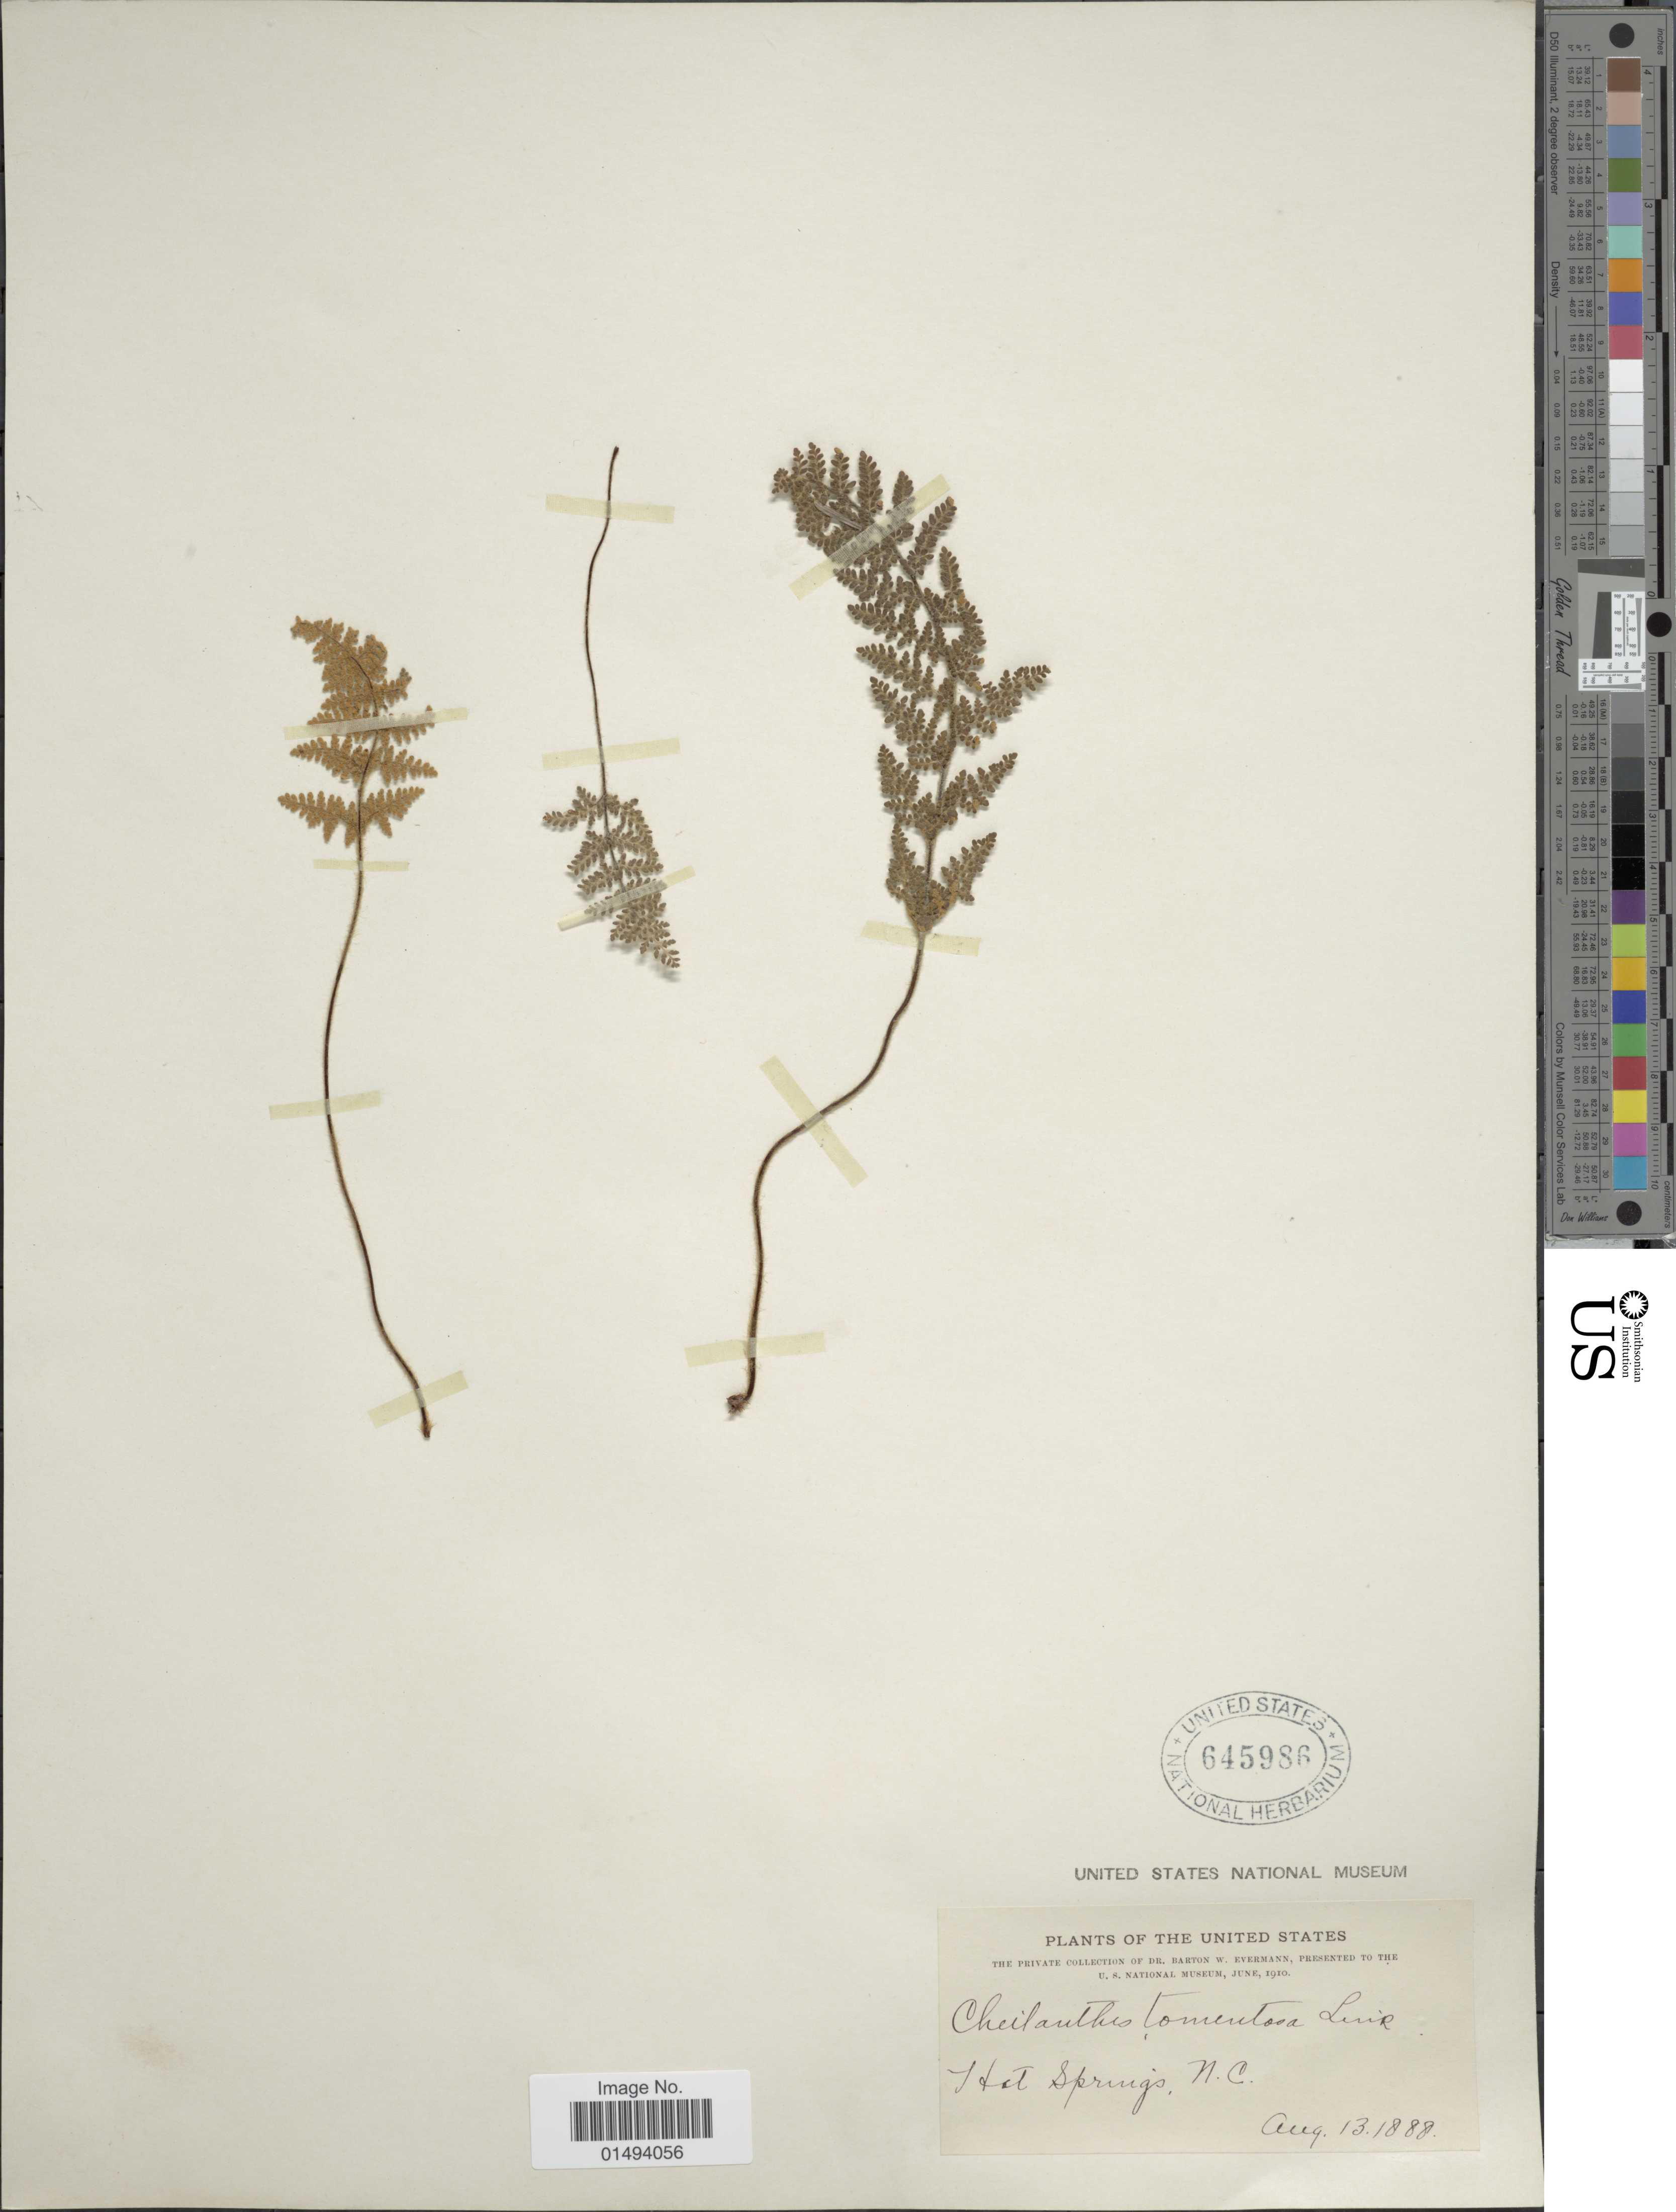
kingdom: Plantae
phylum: Tracheophyta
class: Polypodiopsida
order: Polypodiales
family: Pteridaceae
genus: Myriopteris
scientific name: Myriopteris tomentosa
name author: (Link) Fée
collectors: B. W. Evermann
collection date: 1888-08-13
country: United States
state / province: North Carolina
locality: Hot Springs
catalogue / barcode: US 645986